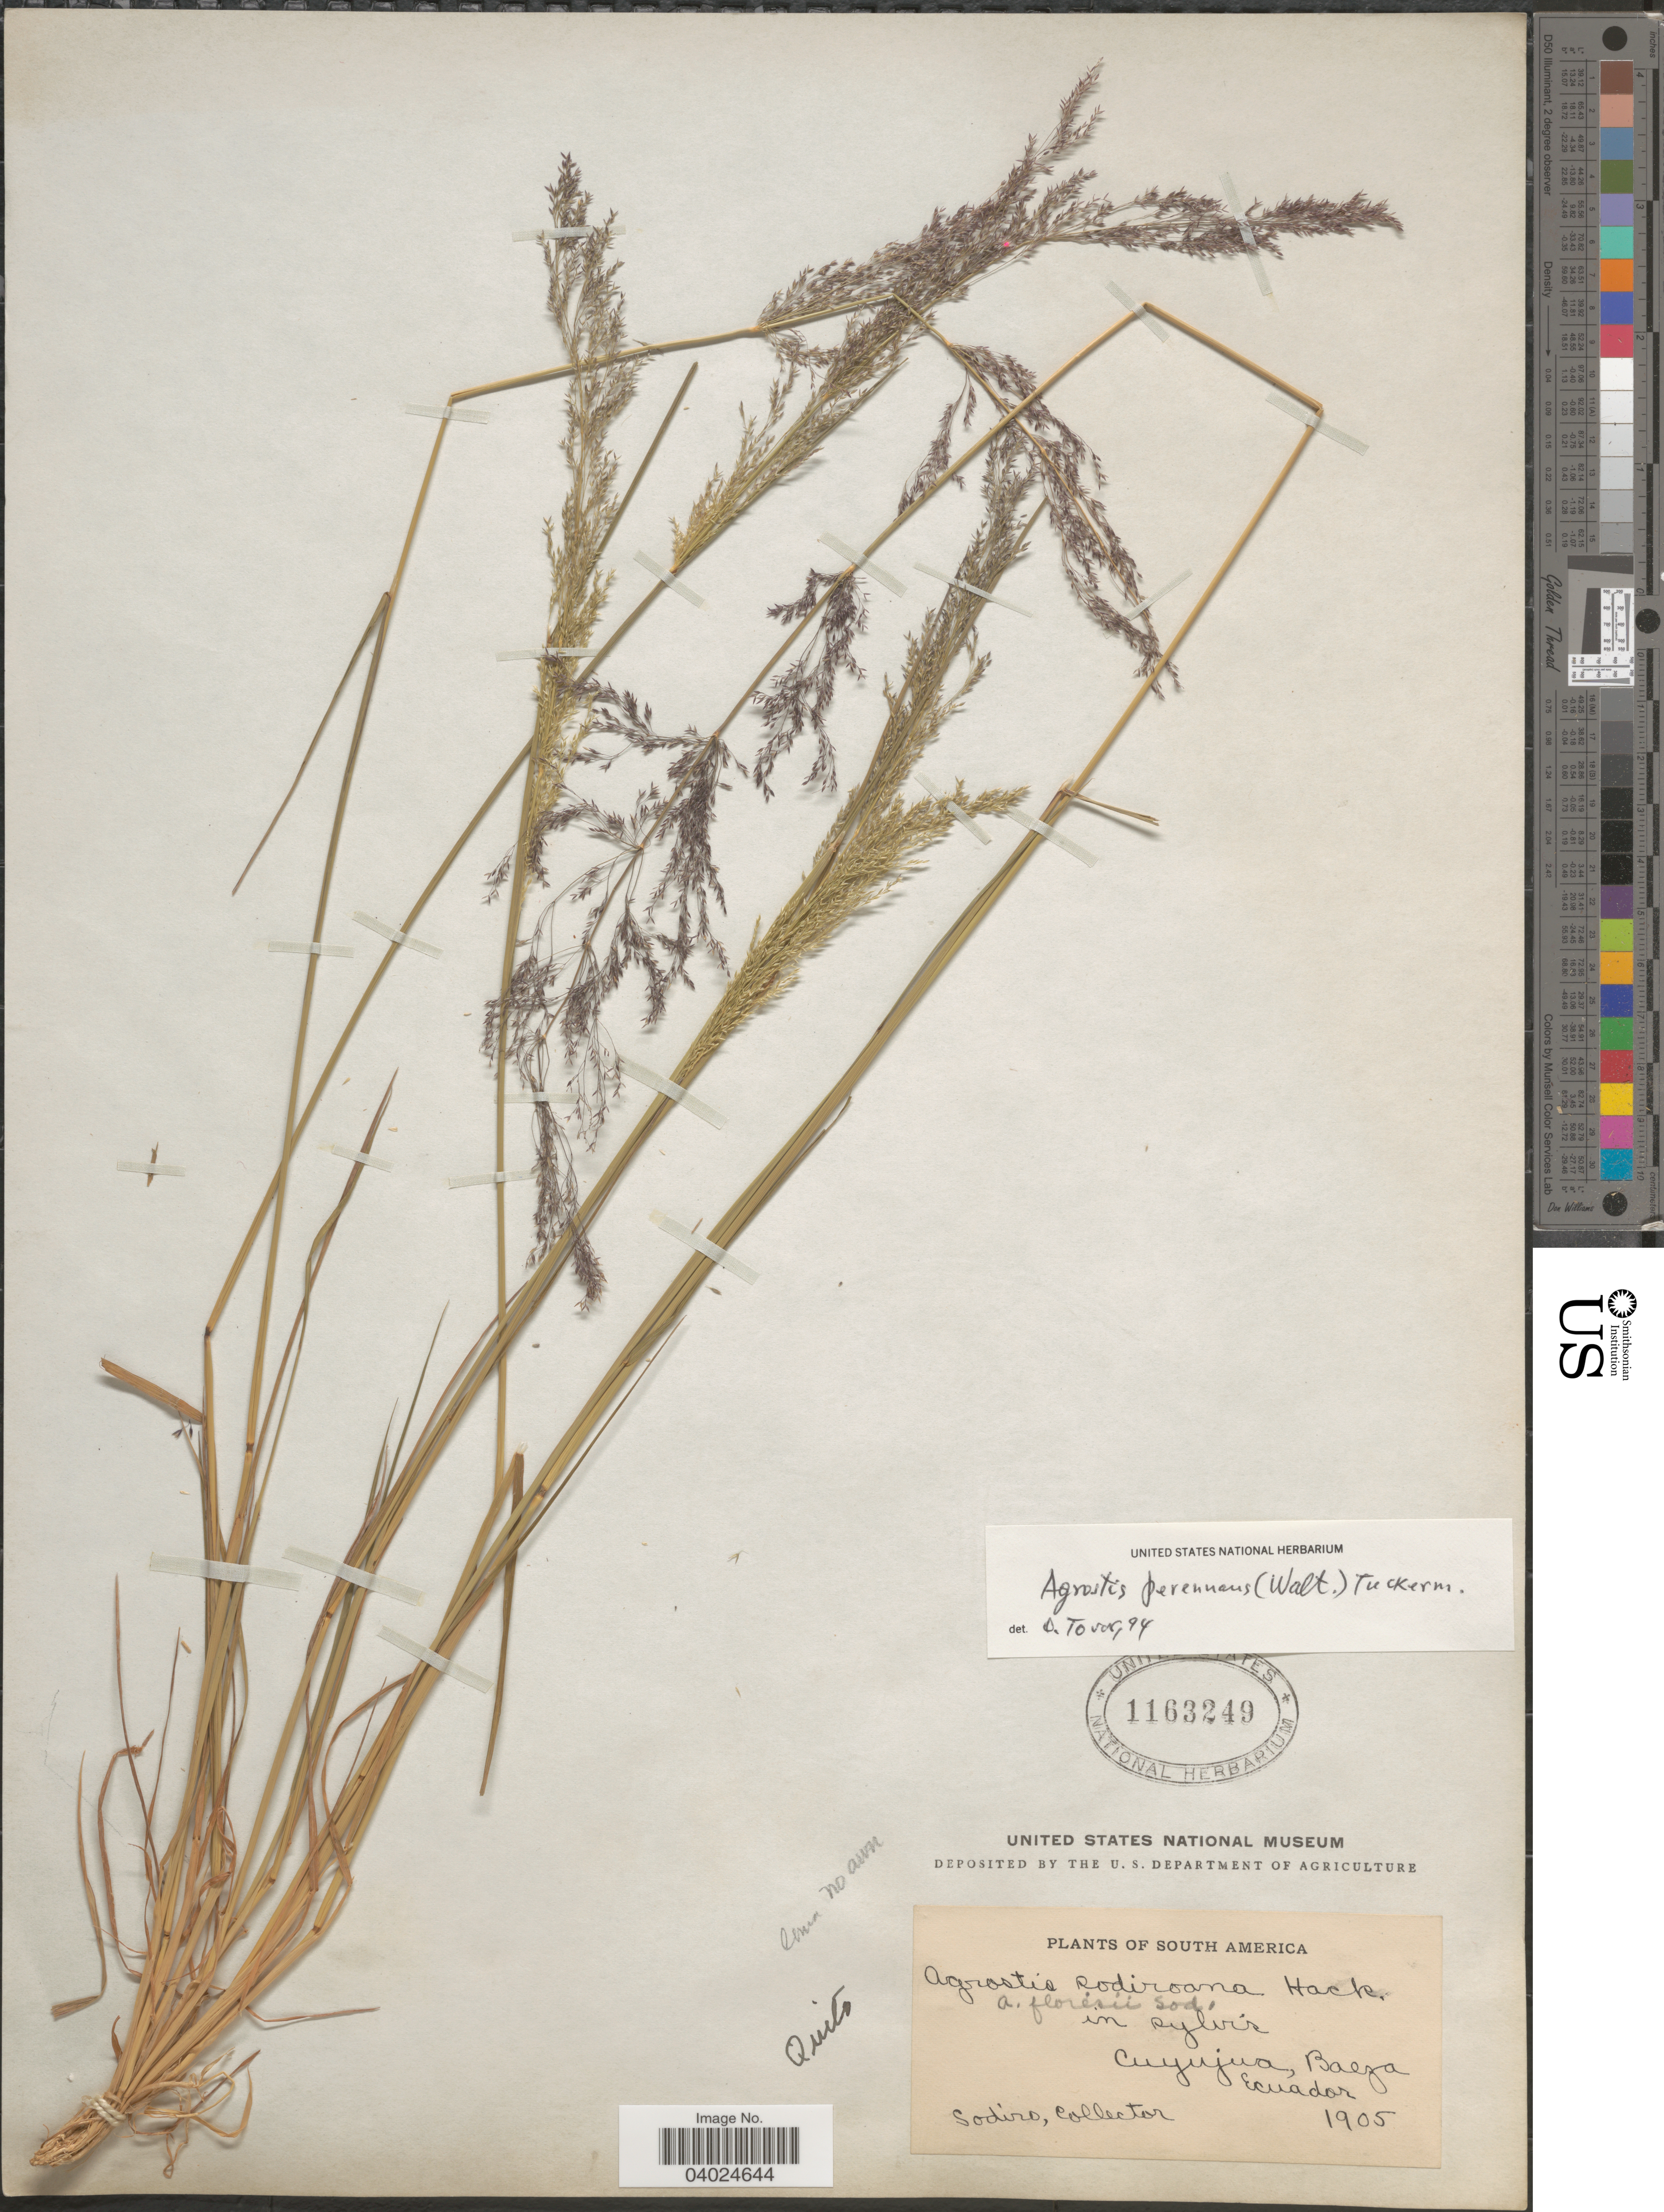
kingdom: Plantae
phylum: Tracheophyta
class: Liliopsida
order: Poales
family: Poaceae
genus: Agrostis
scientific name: Agrostis perennans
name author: (Walter) Tuck.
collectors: Sodiro, --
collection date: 1905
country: Ecuador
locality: in sylvis Cuyujua, Baeza. Quito.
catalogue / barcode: US 1163249